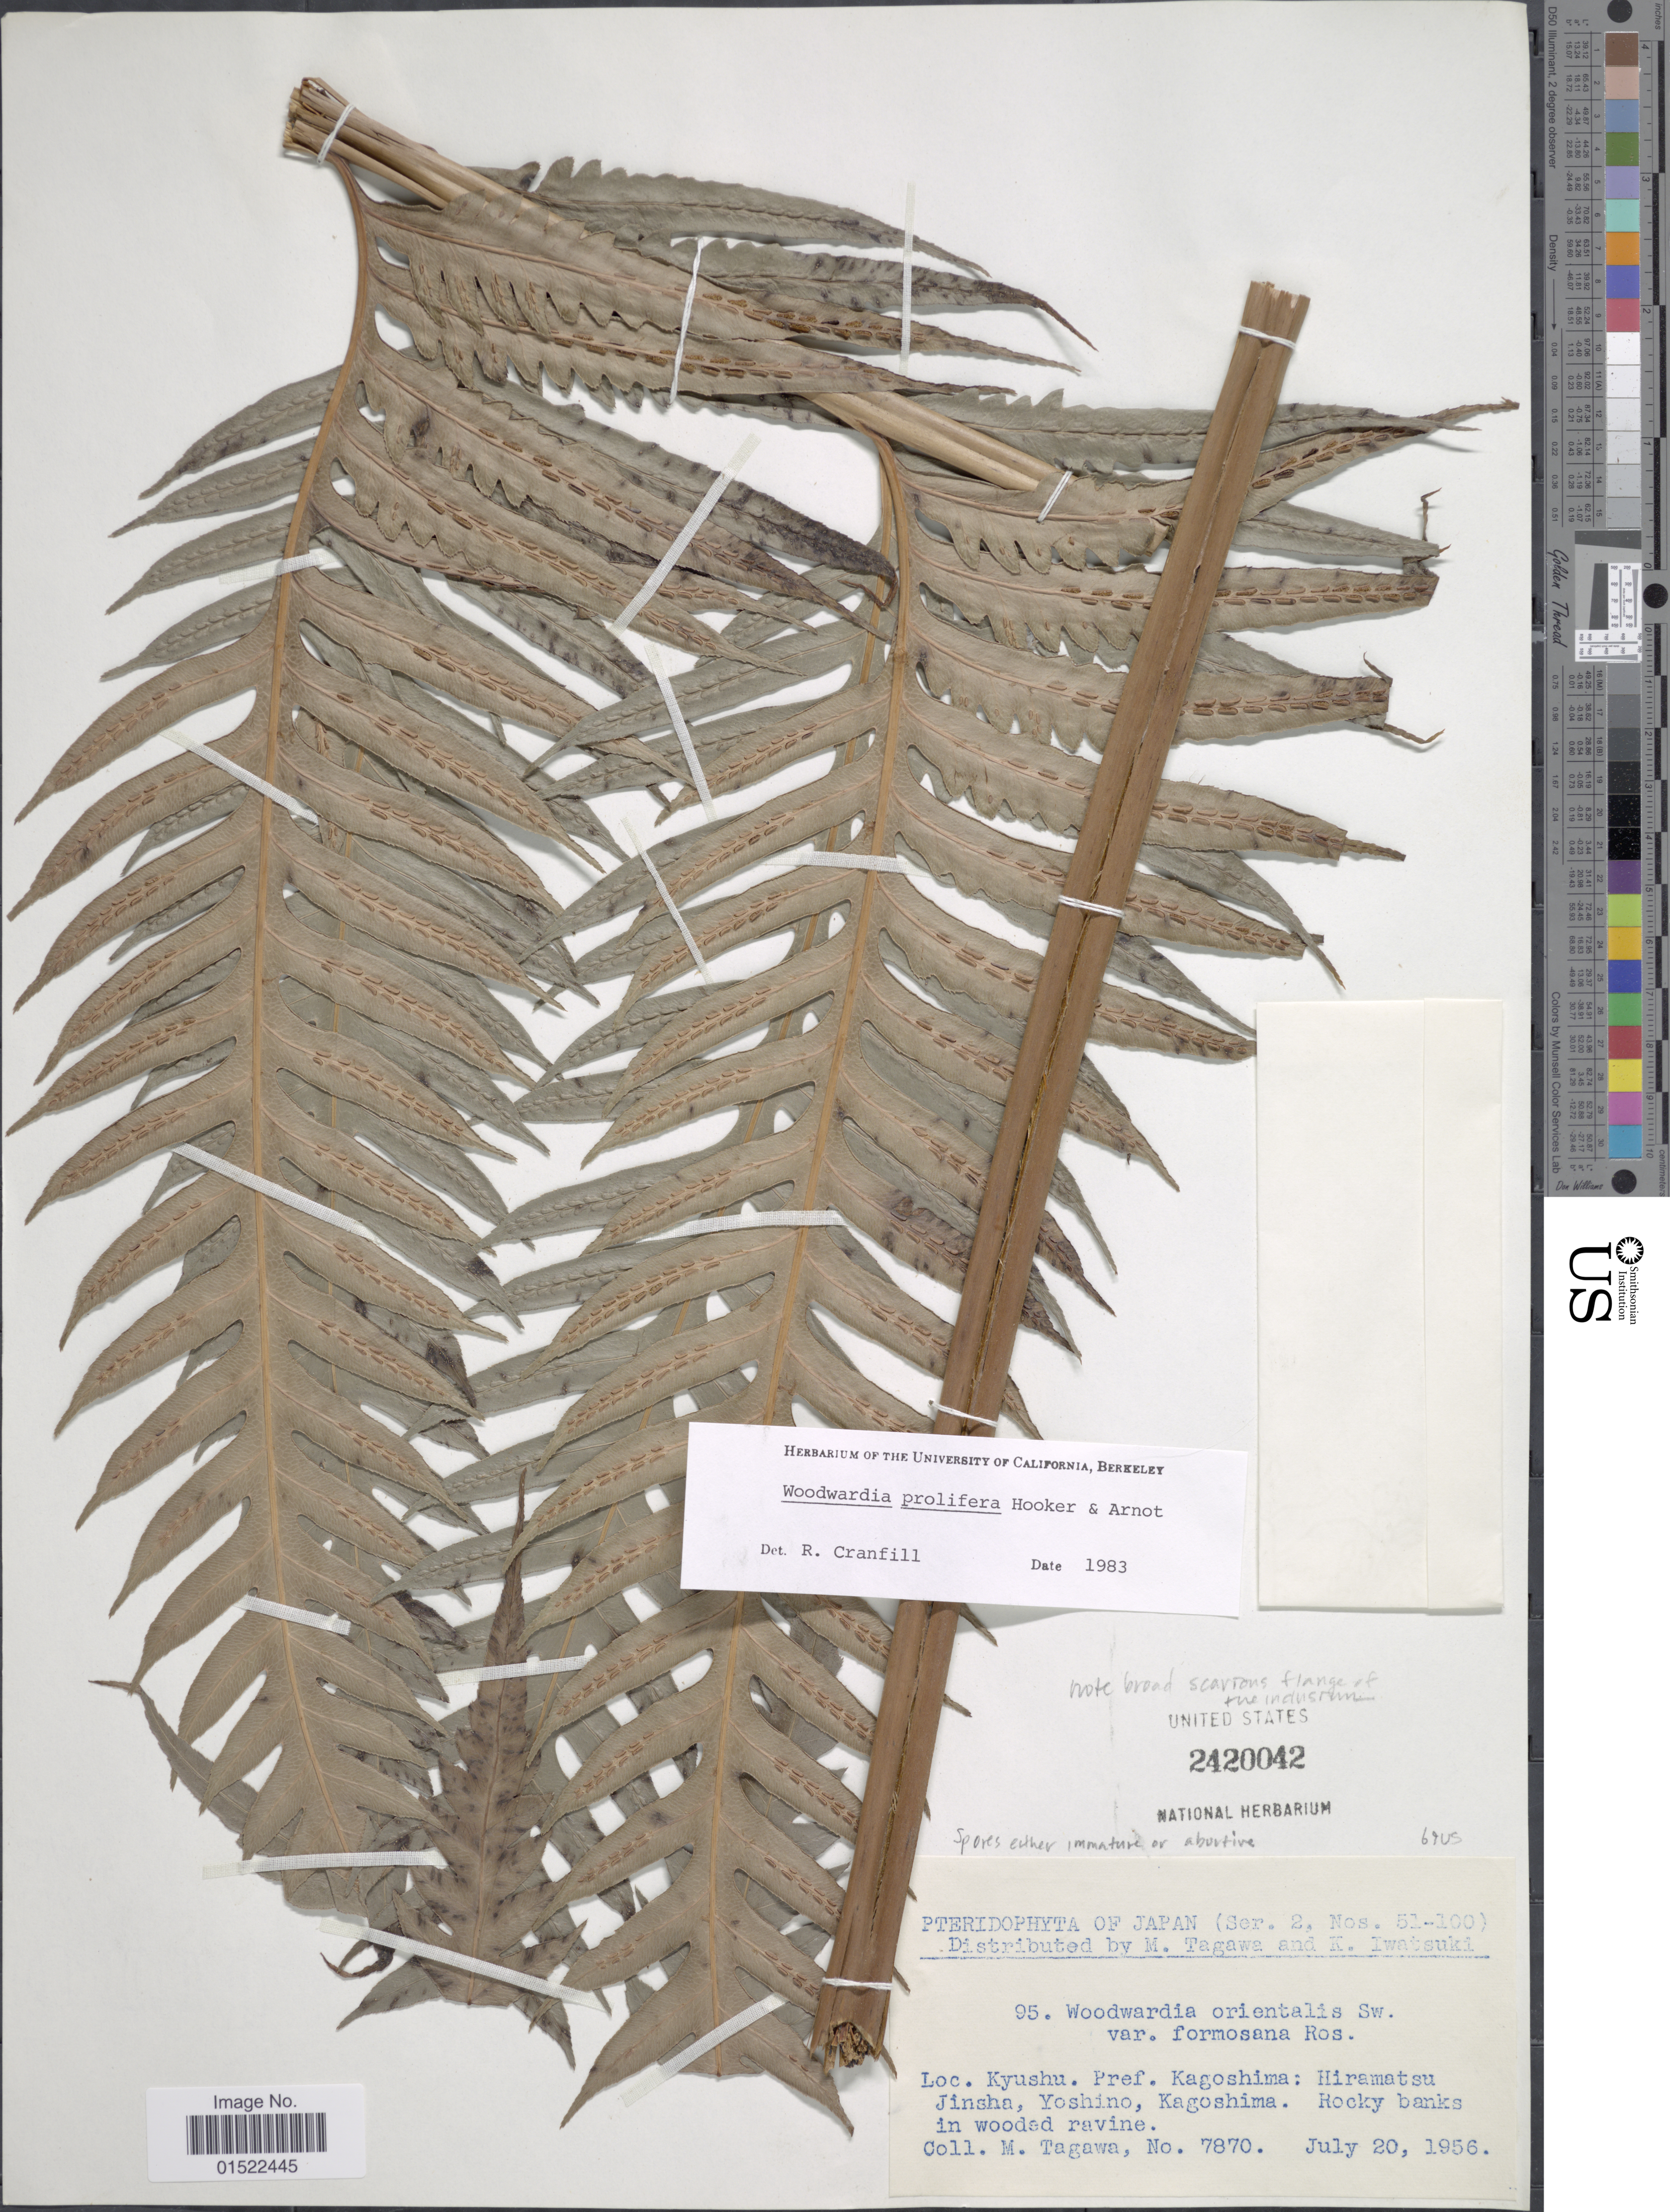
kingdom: Plantae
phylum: Tracheophyta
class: Polypodiopsida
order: Polypodiales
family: Blechnaceae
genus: Woodwardia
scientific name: Woodwardia prolifera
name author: Hook. & Arn.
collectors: M. Tagawa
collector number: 7870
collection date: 1956-07-20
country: Japan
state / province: Kagosima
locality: Kyushu; Hiramatsu Jinsha, Yoshino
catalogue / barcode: US 2420042